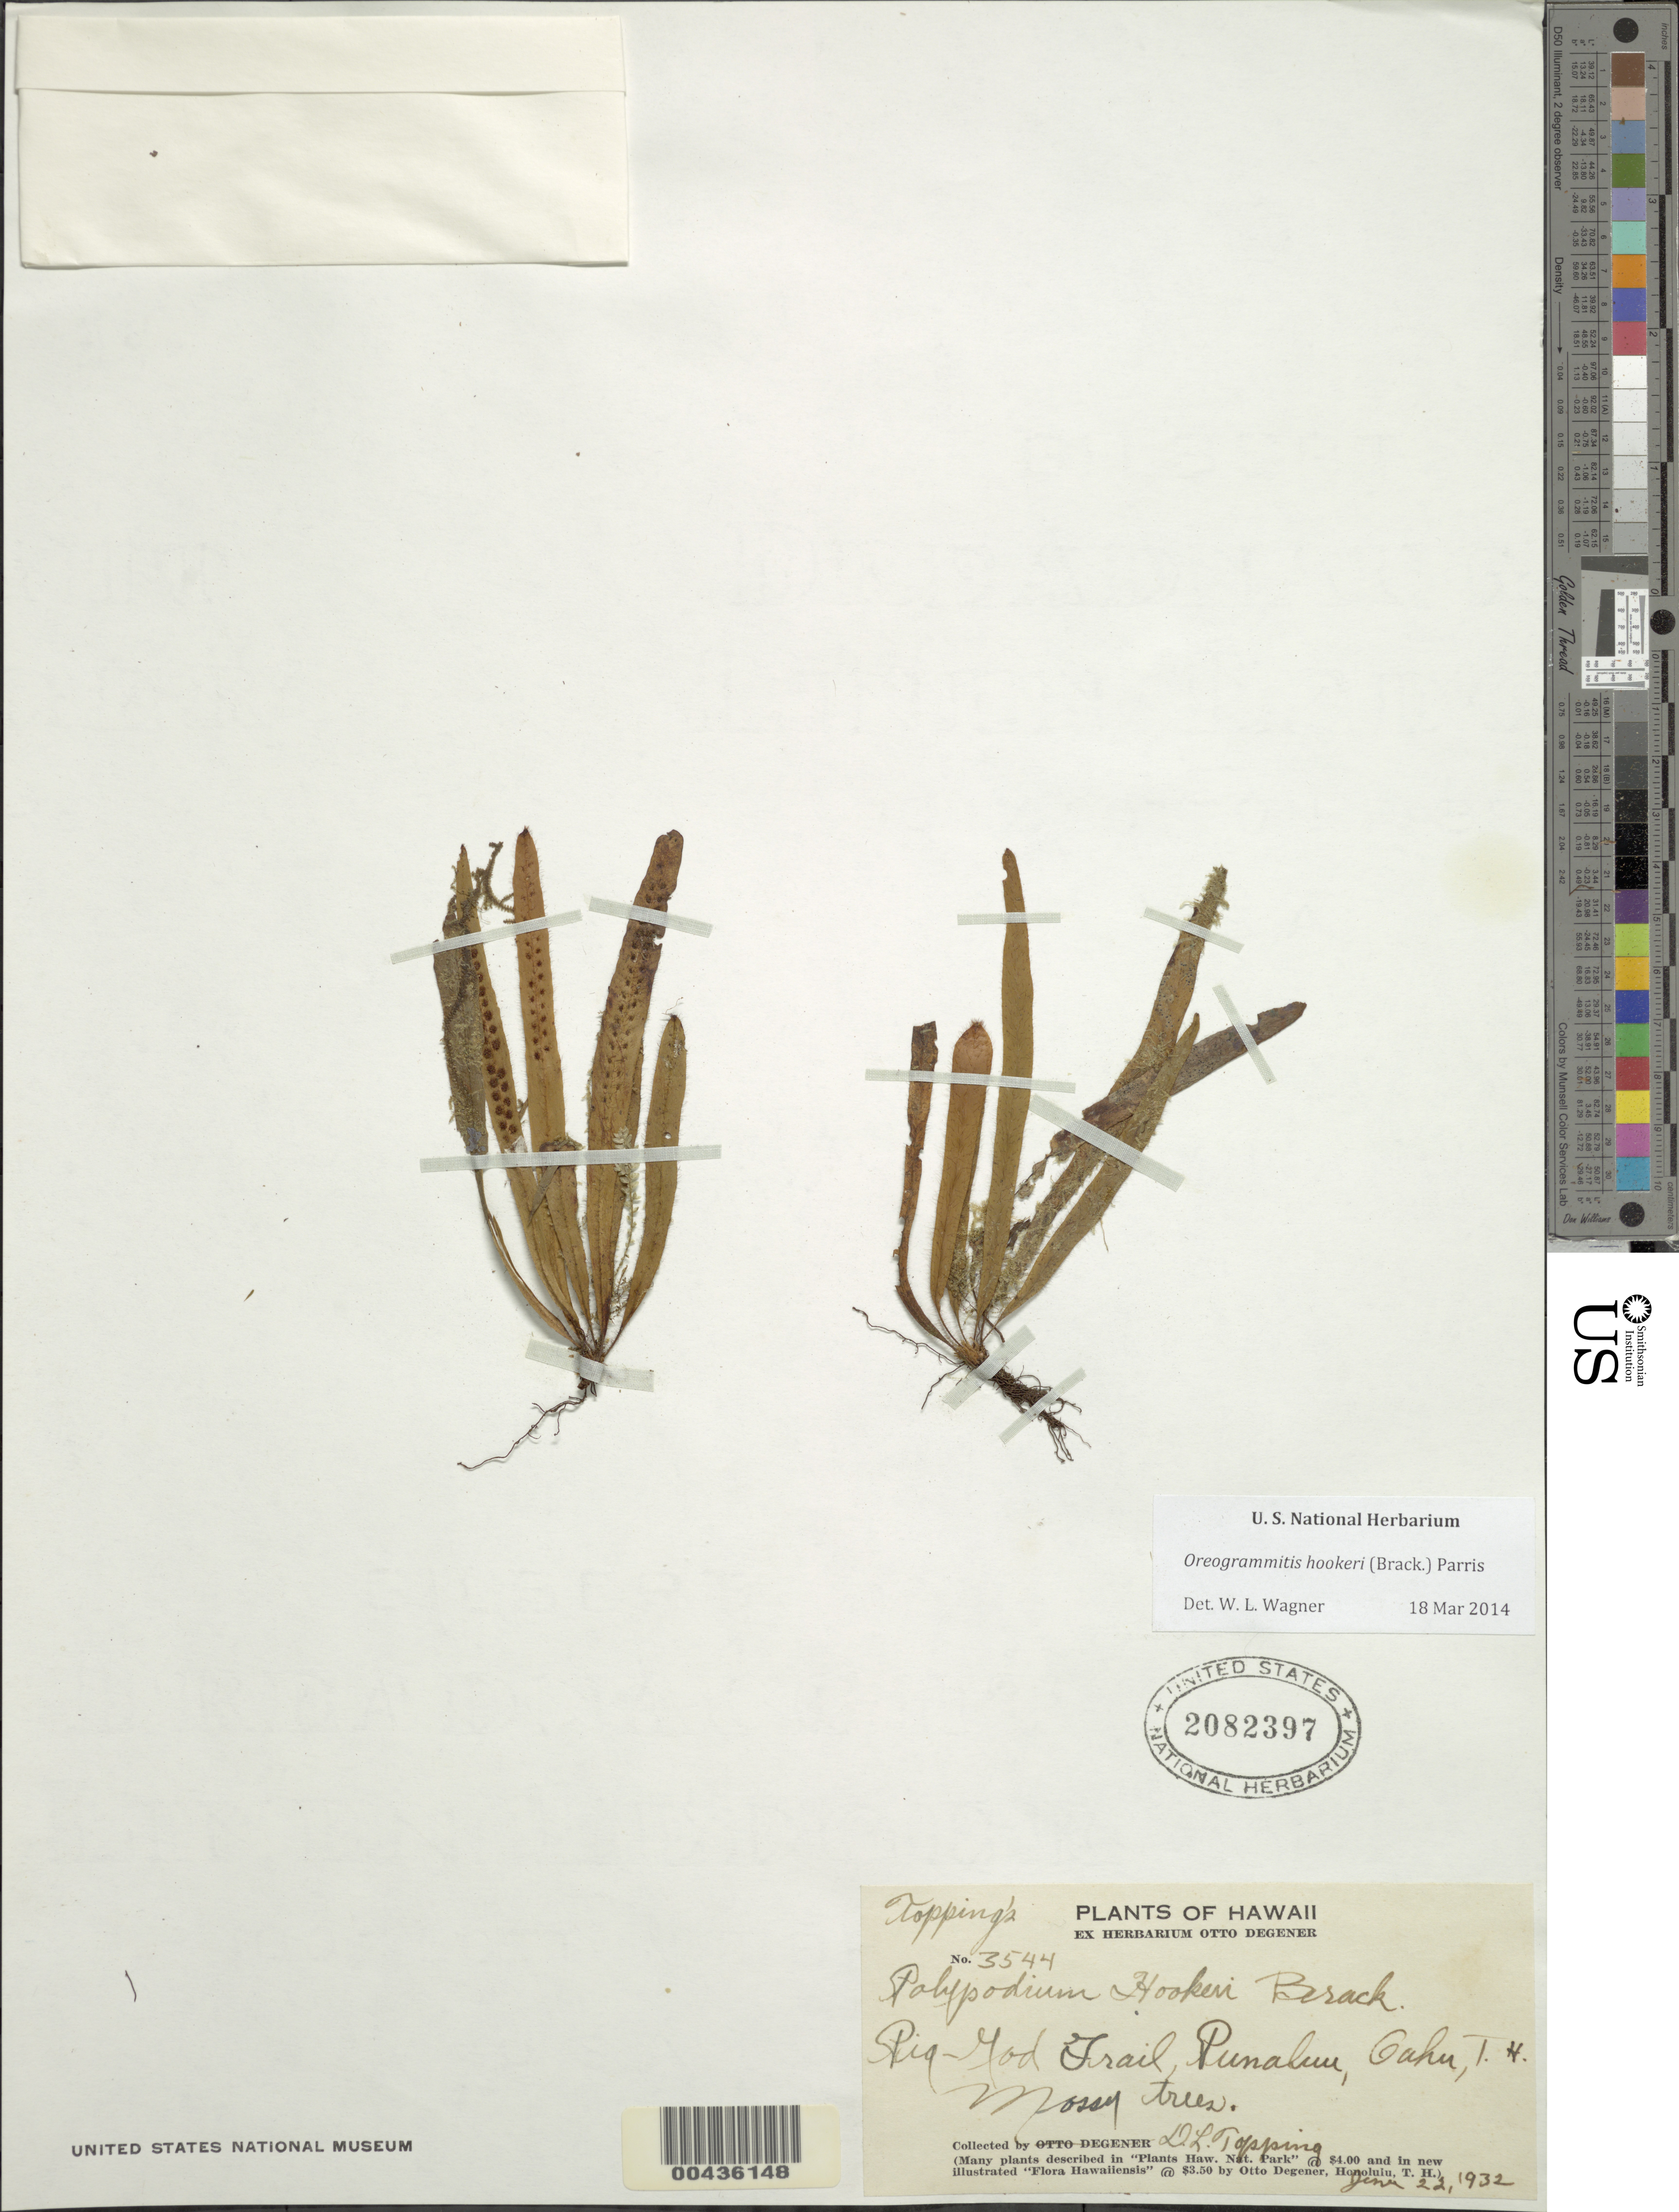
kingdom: Plantae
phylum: Tracheophyta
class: Polypodiopsida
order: Polypodiales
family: Polypodiaceae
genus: Oreogrammitis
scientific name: Oreogrammitis hookeri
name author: (Brack.) Parris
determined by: Wagner, W. L., (BOT), Smithsonian Institution - National Museum of Natural History (UNITED STATES)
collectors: D. L. Topping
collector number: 3544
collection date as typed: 22 Jan 1932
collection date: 1932-01-22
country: United States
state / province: Hawaii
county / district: Honolulu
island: Oahu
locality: Pig-God Trail, Punaluu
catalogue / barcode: US 2082397